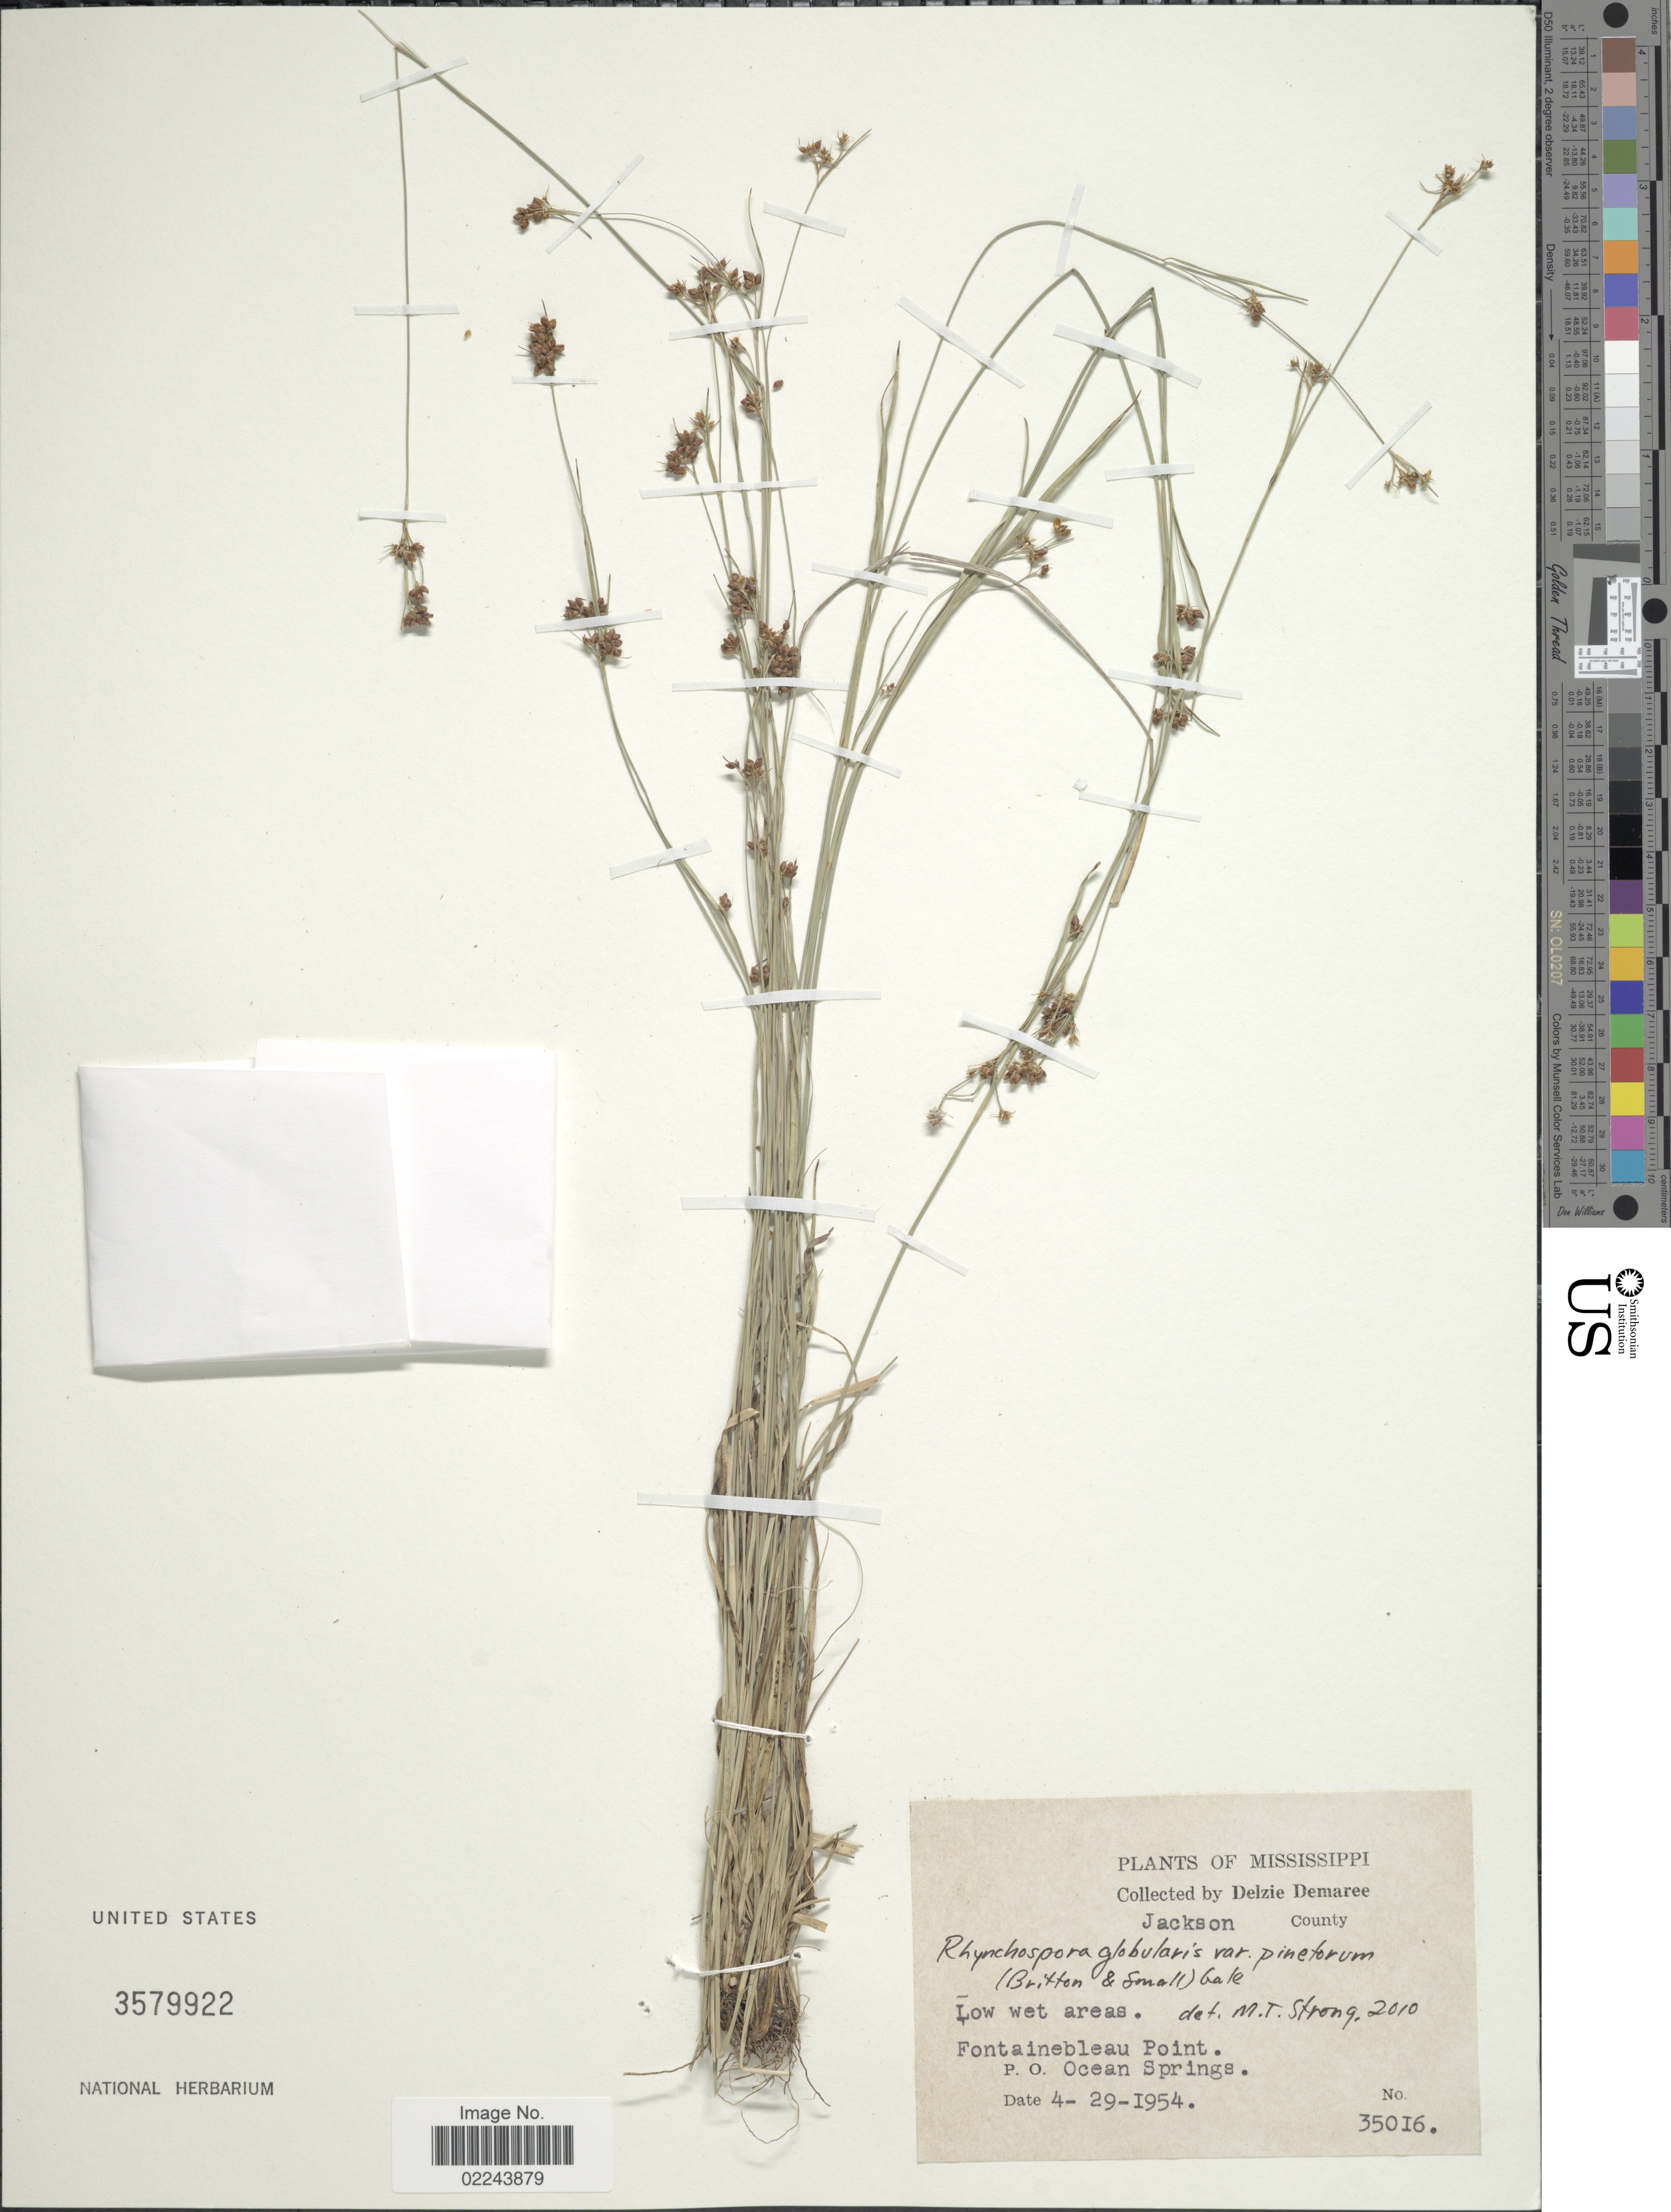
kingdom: Plantae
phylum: Tracheophyta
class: Liliopsida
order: Poales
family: Cyperaceae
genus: Rhynchospora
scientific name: Rhynchospora pinetorum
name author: Britton & Small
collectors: D. Demaree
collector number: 35016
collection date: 1954-04-29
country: United States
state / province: Mississippi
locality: Jackson County, Fontainebleau Point, P.O. Ocean Springs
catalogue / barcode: US 3579922